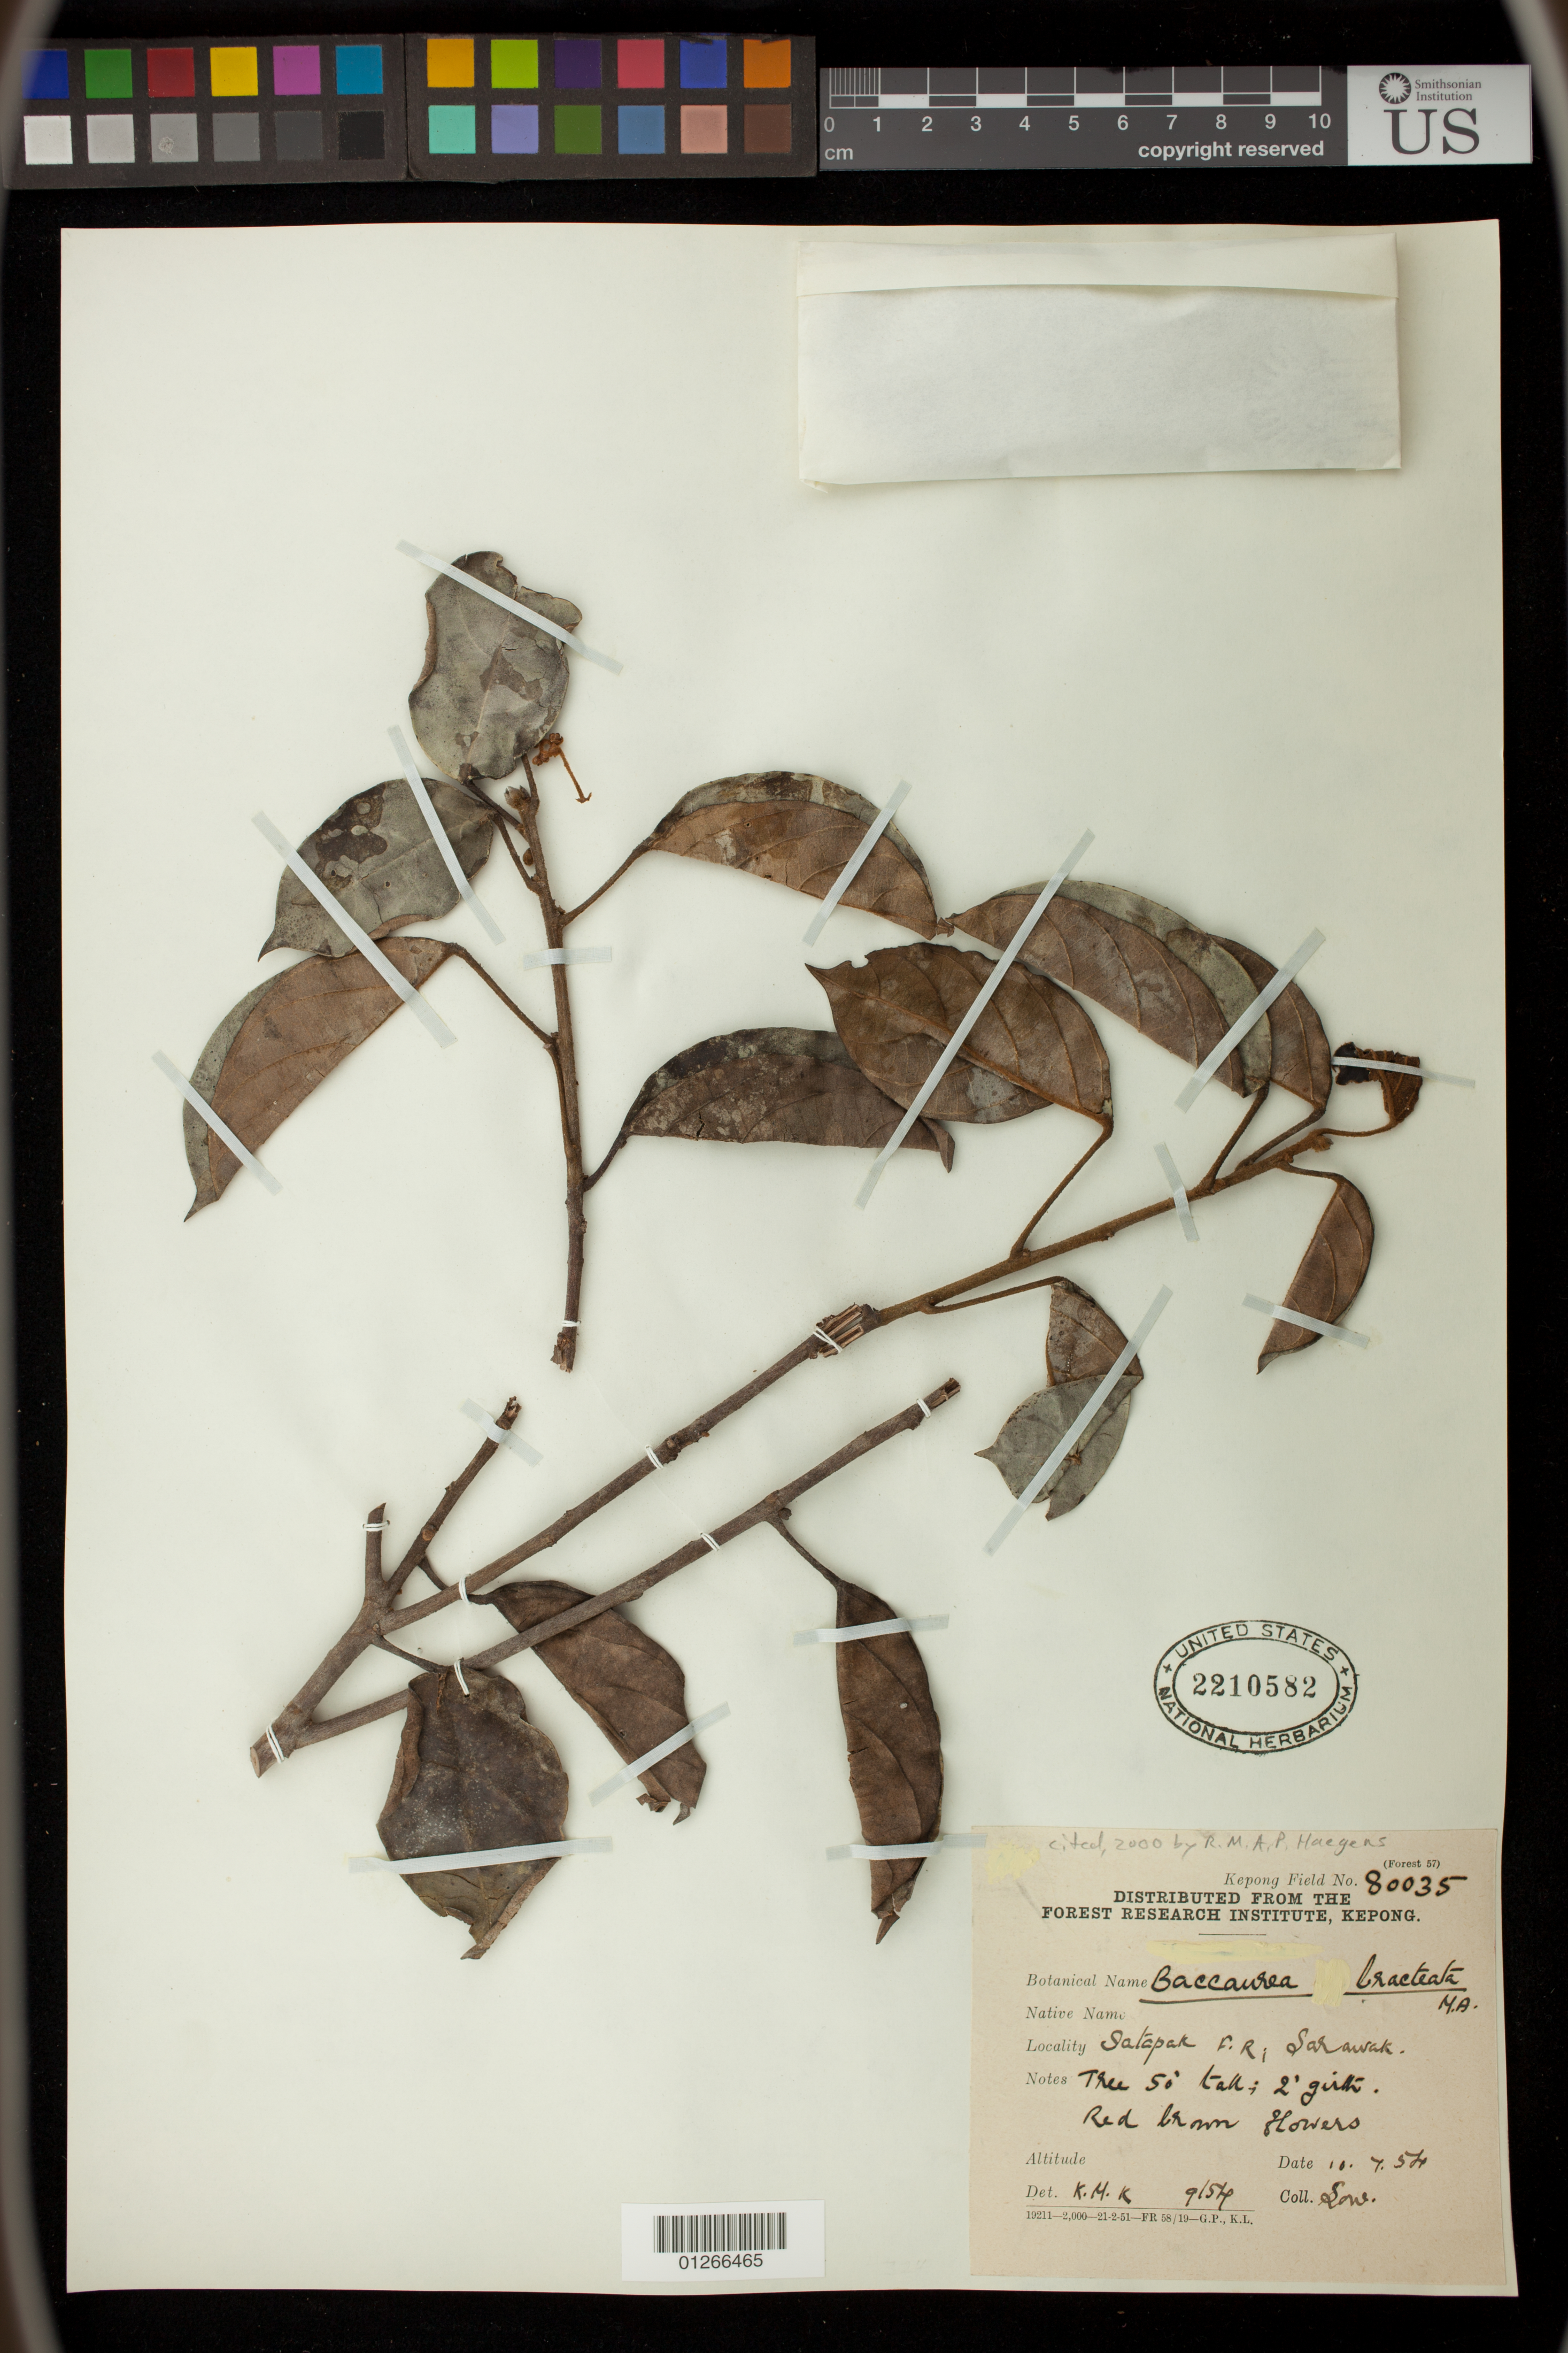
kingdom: Plantae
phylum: Tracheophyta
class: Magnoliopsida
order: Malpighiales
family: Phyllanthaceae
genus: Baccaurea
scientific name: Baccaurea bracteata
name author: Müll. Arg.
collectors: -. Sow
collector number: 80035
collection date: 1954-07-10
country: Malaysia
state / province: Sarawak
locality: Satapak F.R.